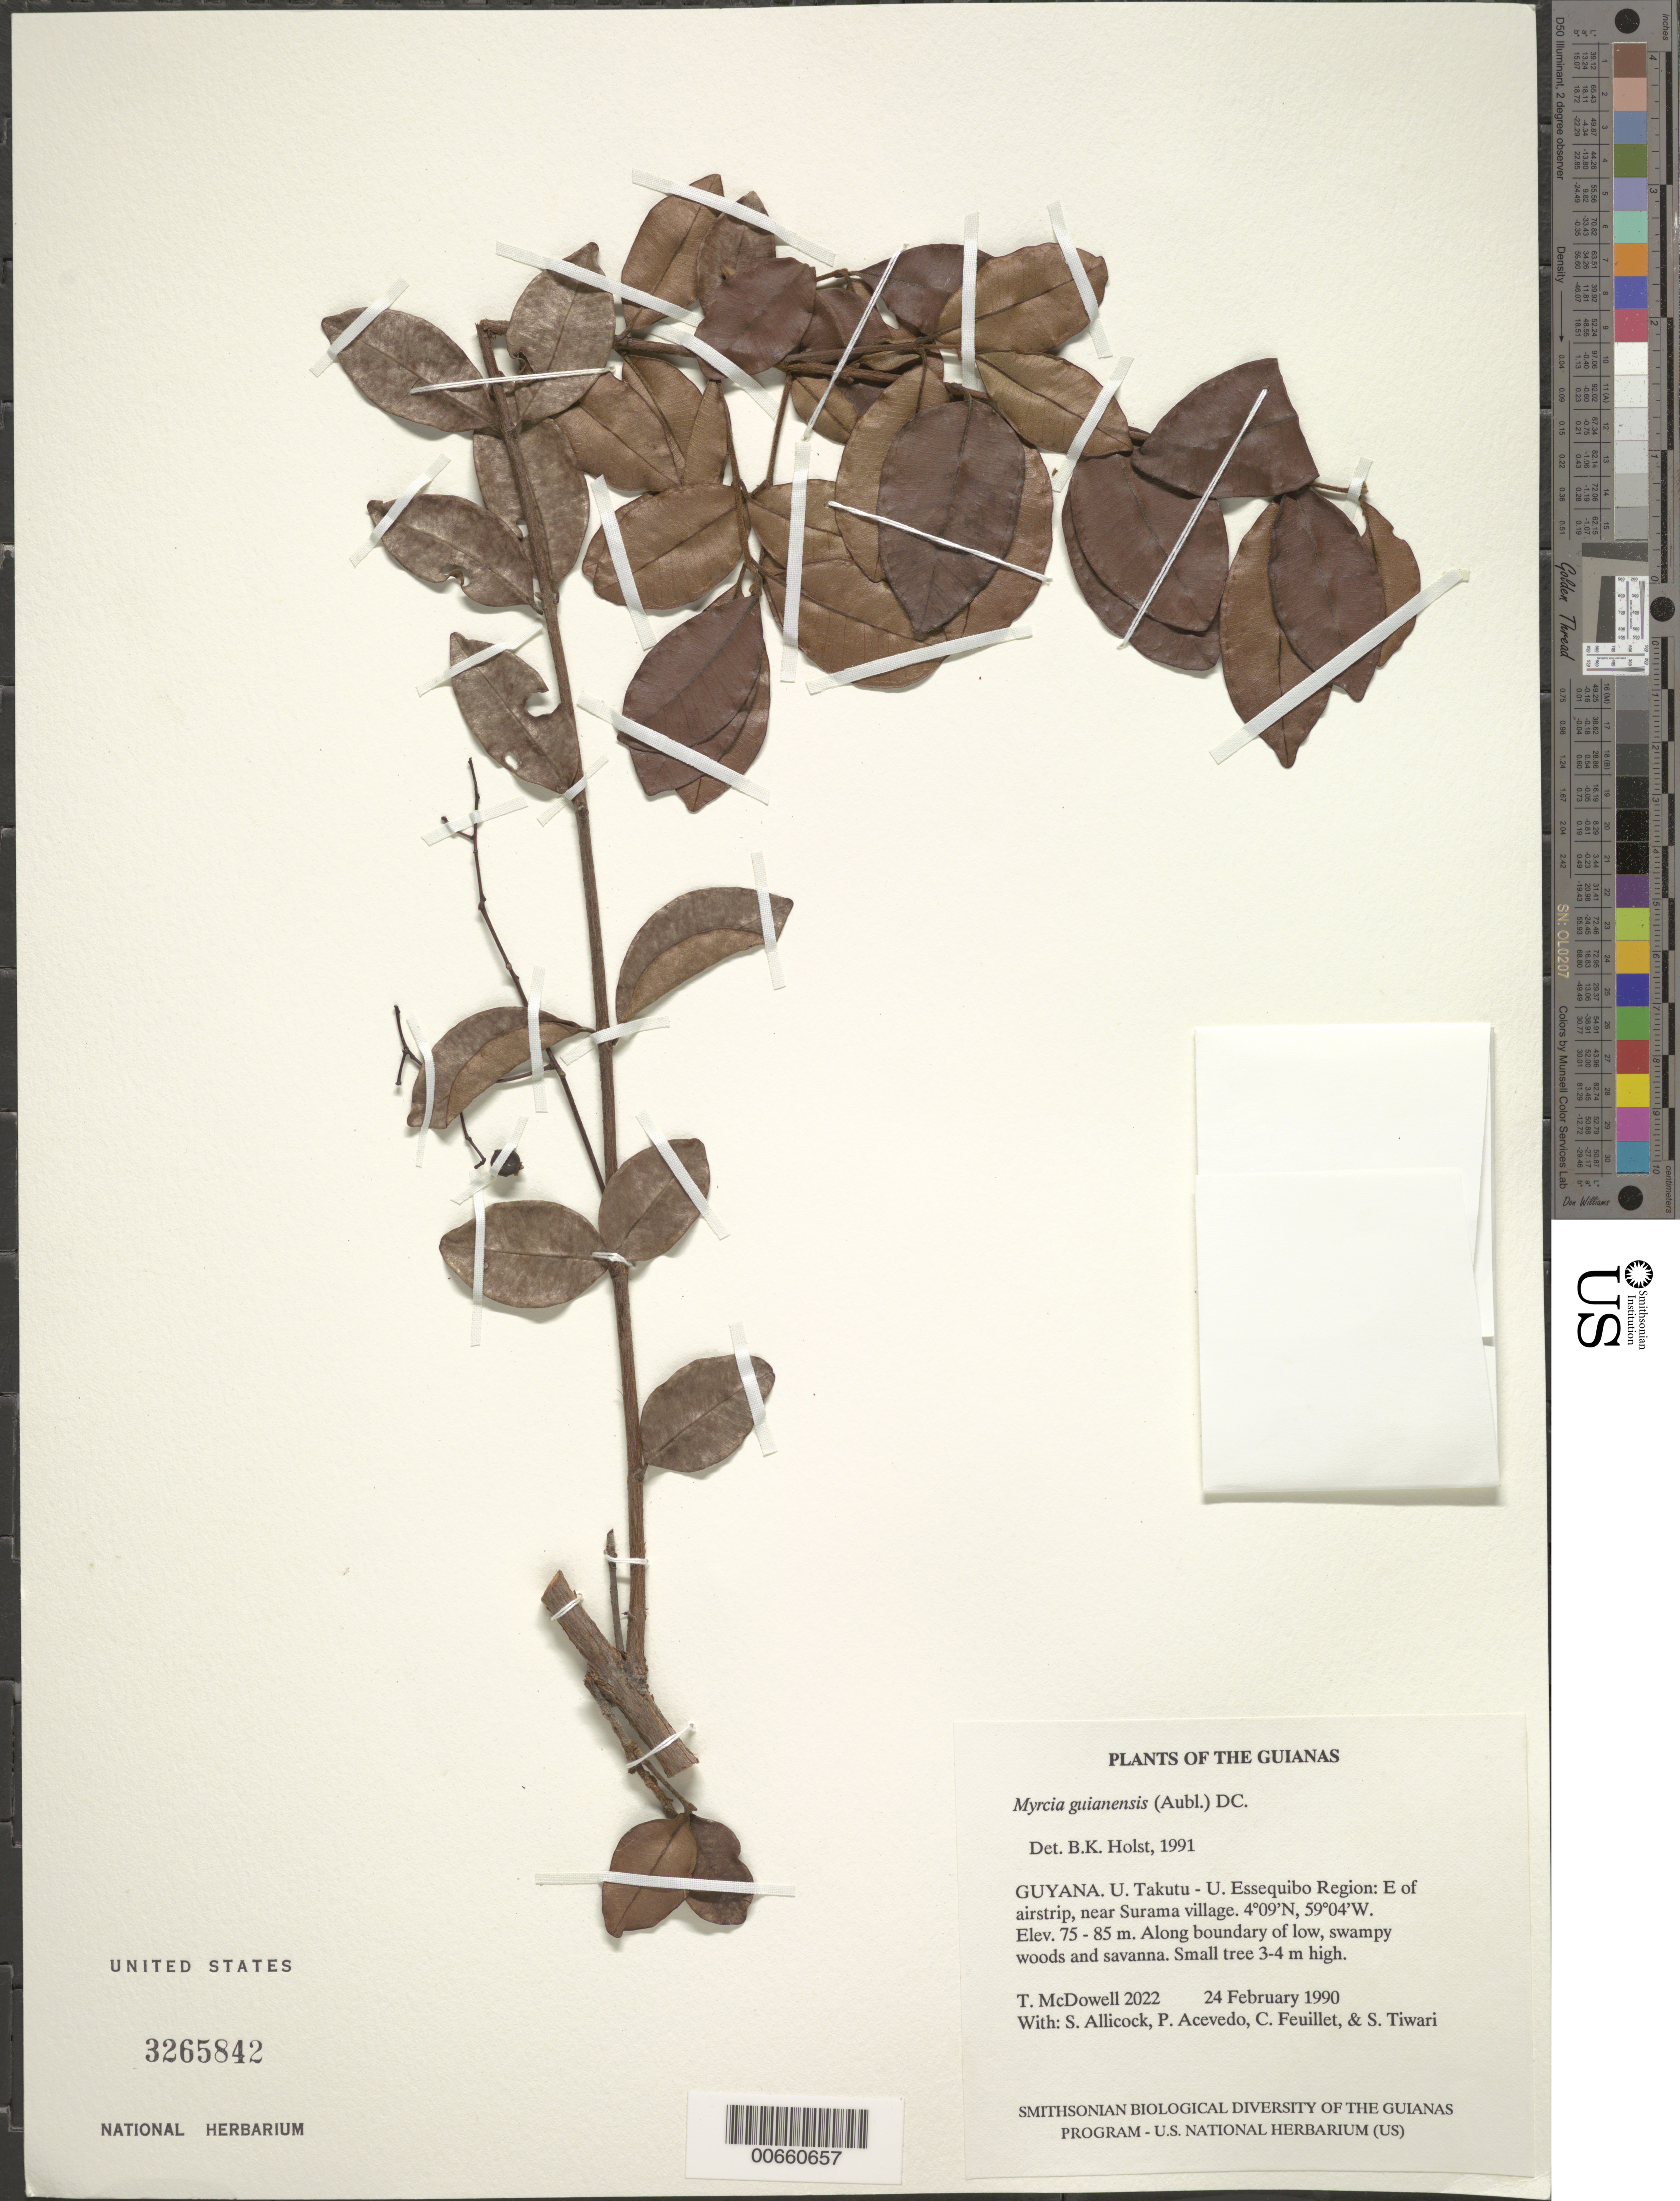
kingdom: Plantae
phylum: Tracheophyta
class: Magnoliopsida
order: Myrtales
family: Myrtaceae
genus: Myrcia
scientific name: Myrcia guianensis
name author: (Aubl.) DC.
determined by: Holst, Bruce K.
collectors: T. McDowell, S. Allicock, P. Acevedo-Rodr., C. Feuillet & S. Tiwari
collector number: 2022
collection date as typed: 24 February 1990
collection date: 1990-02-24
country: Guyana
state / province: U. Takutu-U. Essequibo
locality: E of airstrip, near Surama Village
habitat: Along boundary of low, swampy woods and savanna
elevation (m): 75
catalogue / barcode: US 3265842